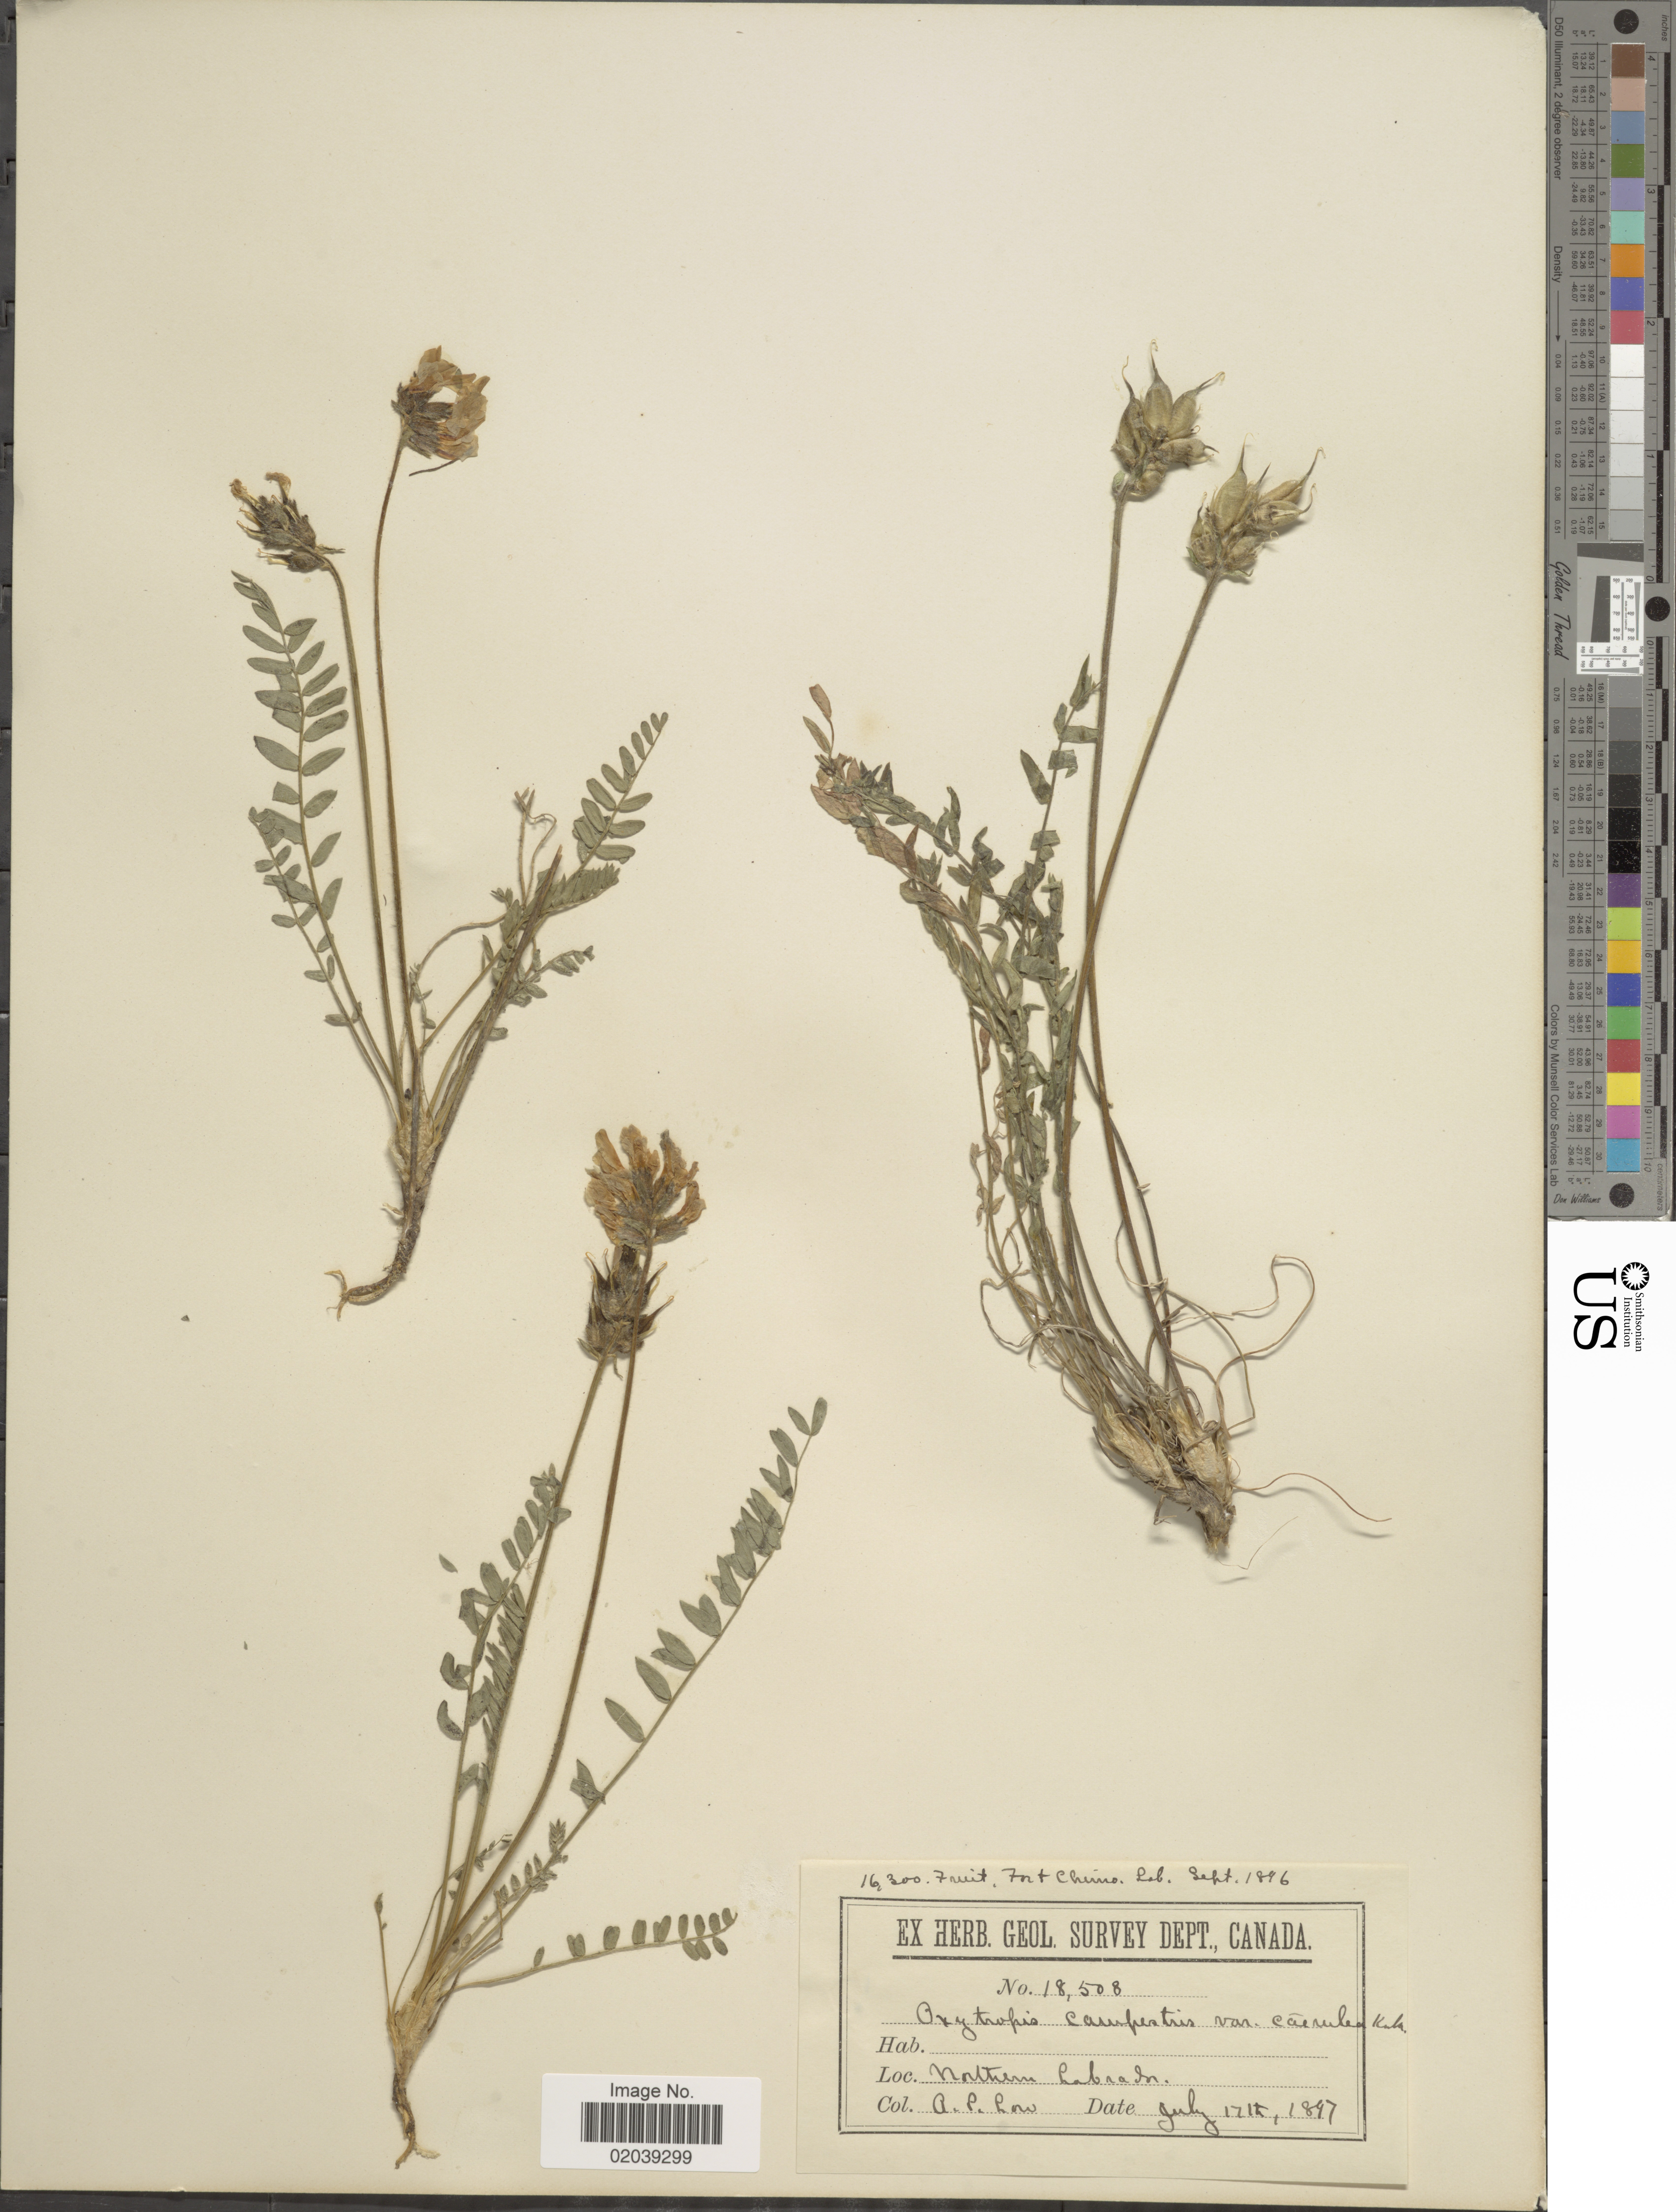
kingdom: Plantae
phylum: Tracheophyta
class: Magnoliopsida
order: Fabales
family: Fabaceae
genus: Oxytropis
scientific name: Oxytropis campestris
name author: (L.) DC.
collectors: A. Low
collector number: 18508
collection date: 1897-07-17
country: Canada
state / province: Newfoundland and Labrador